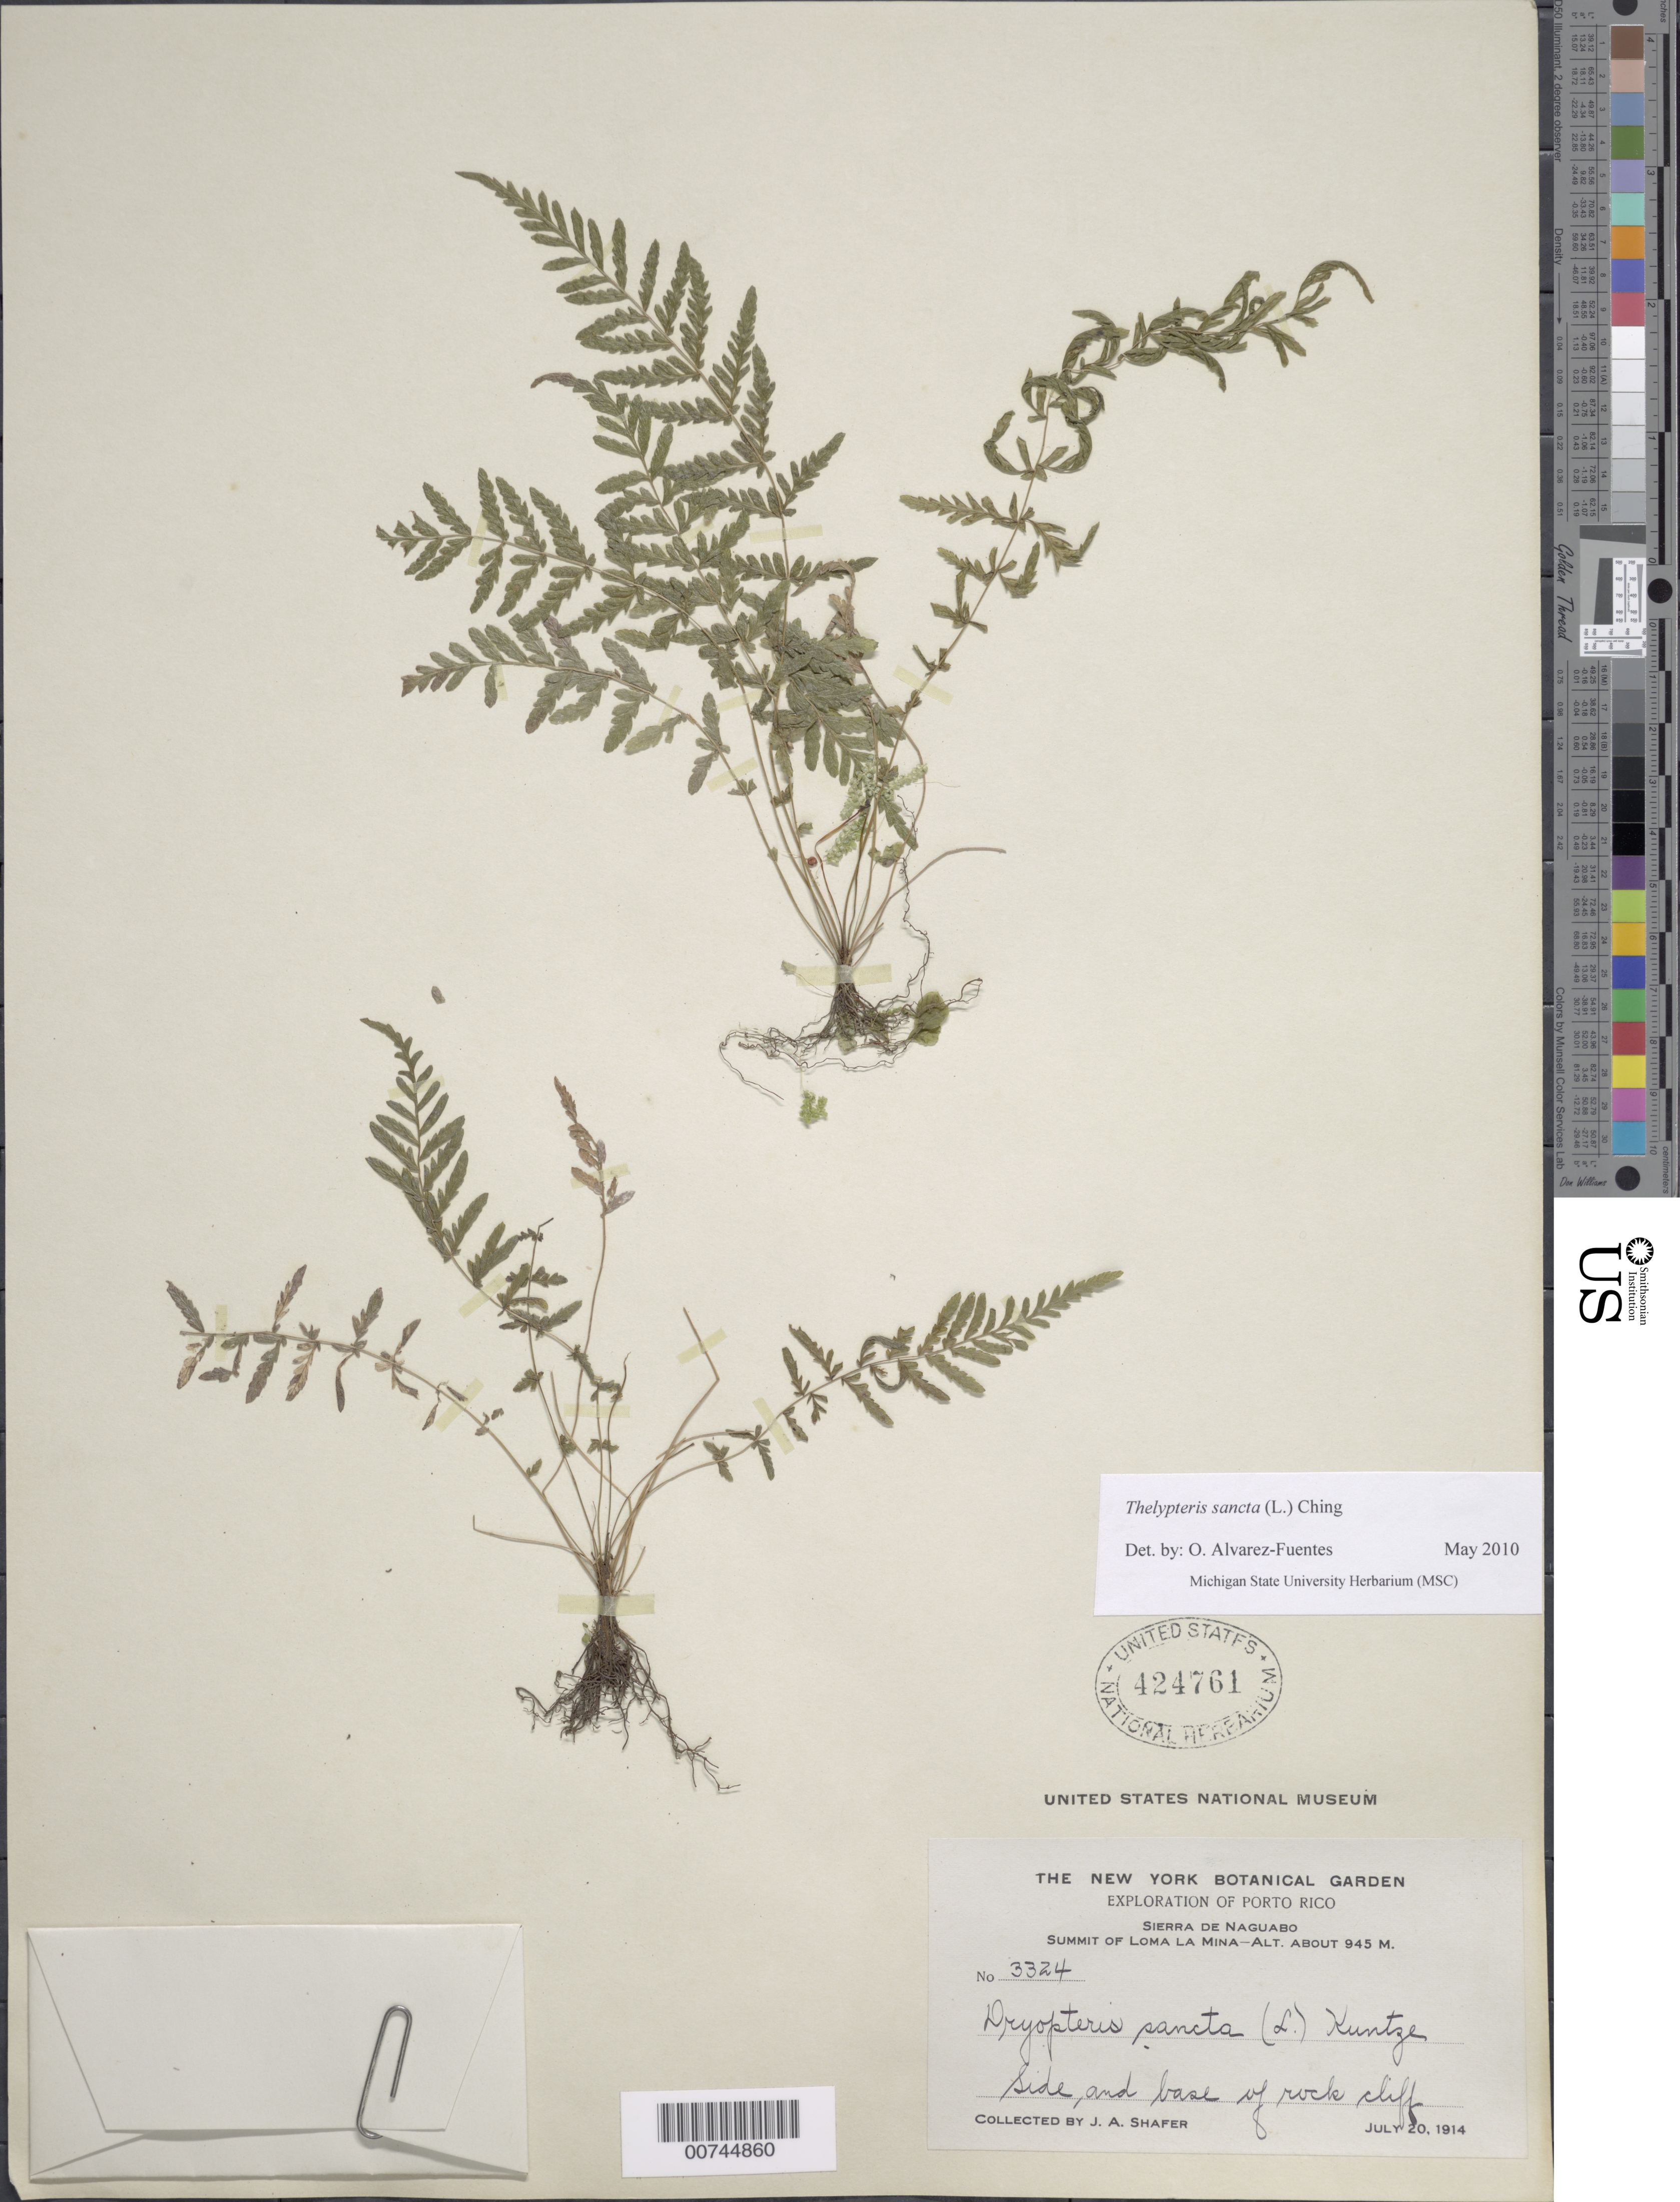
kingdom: Plantae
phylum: Tracheophyta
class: Polypodiopsida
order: Polypodiales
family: Thelypteridaceae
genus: Amauropelta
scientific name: Amauropelta sancta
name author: (L.) Pic. Serm.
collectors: J. A. Shafer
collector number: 3324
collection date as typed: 20 Jul 1914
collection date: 1914-07-20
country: Puerto Rico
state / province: Naguabo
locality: Sierra de Naguabo, cummit of Loma La Mina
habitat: Side and base of rock cliff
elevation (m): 945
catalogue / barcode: US 424761